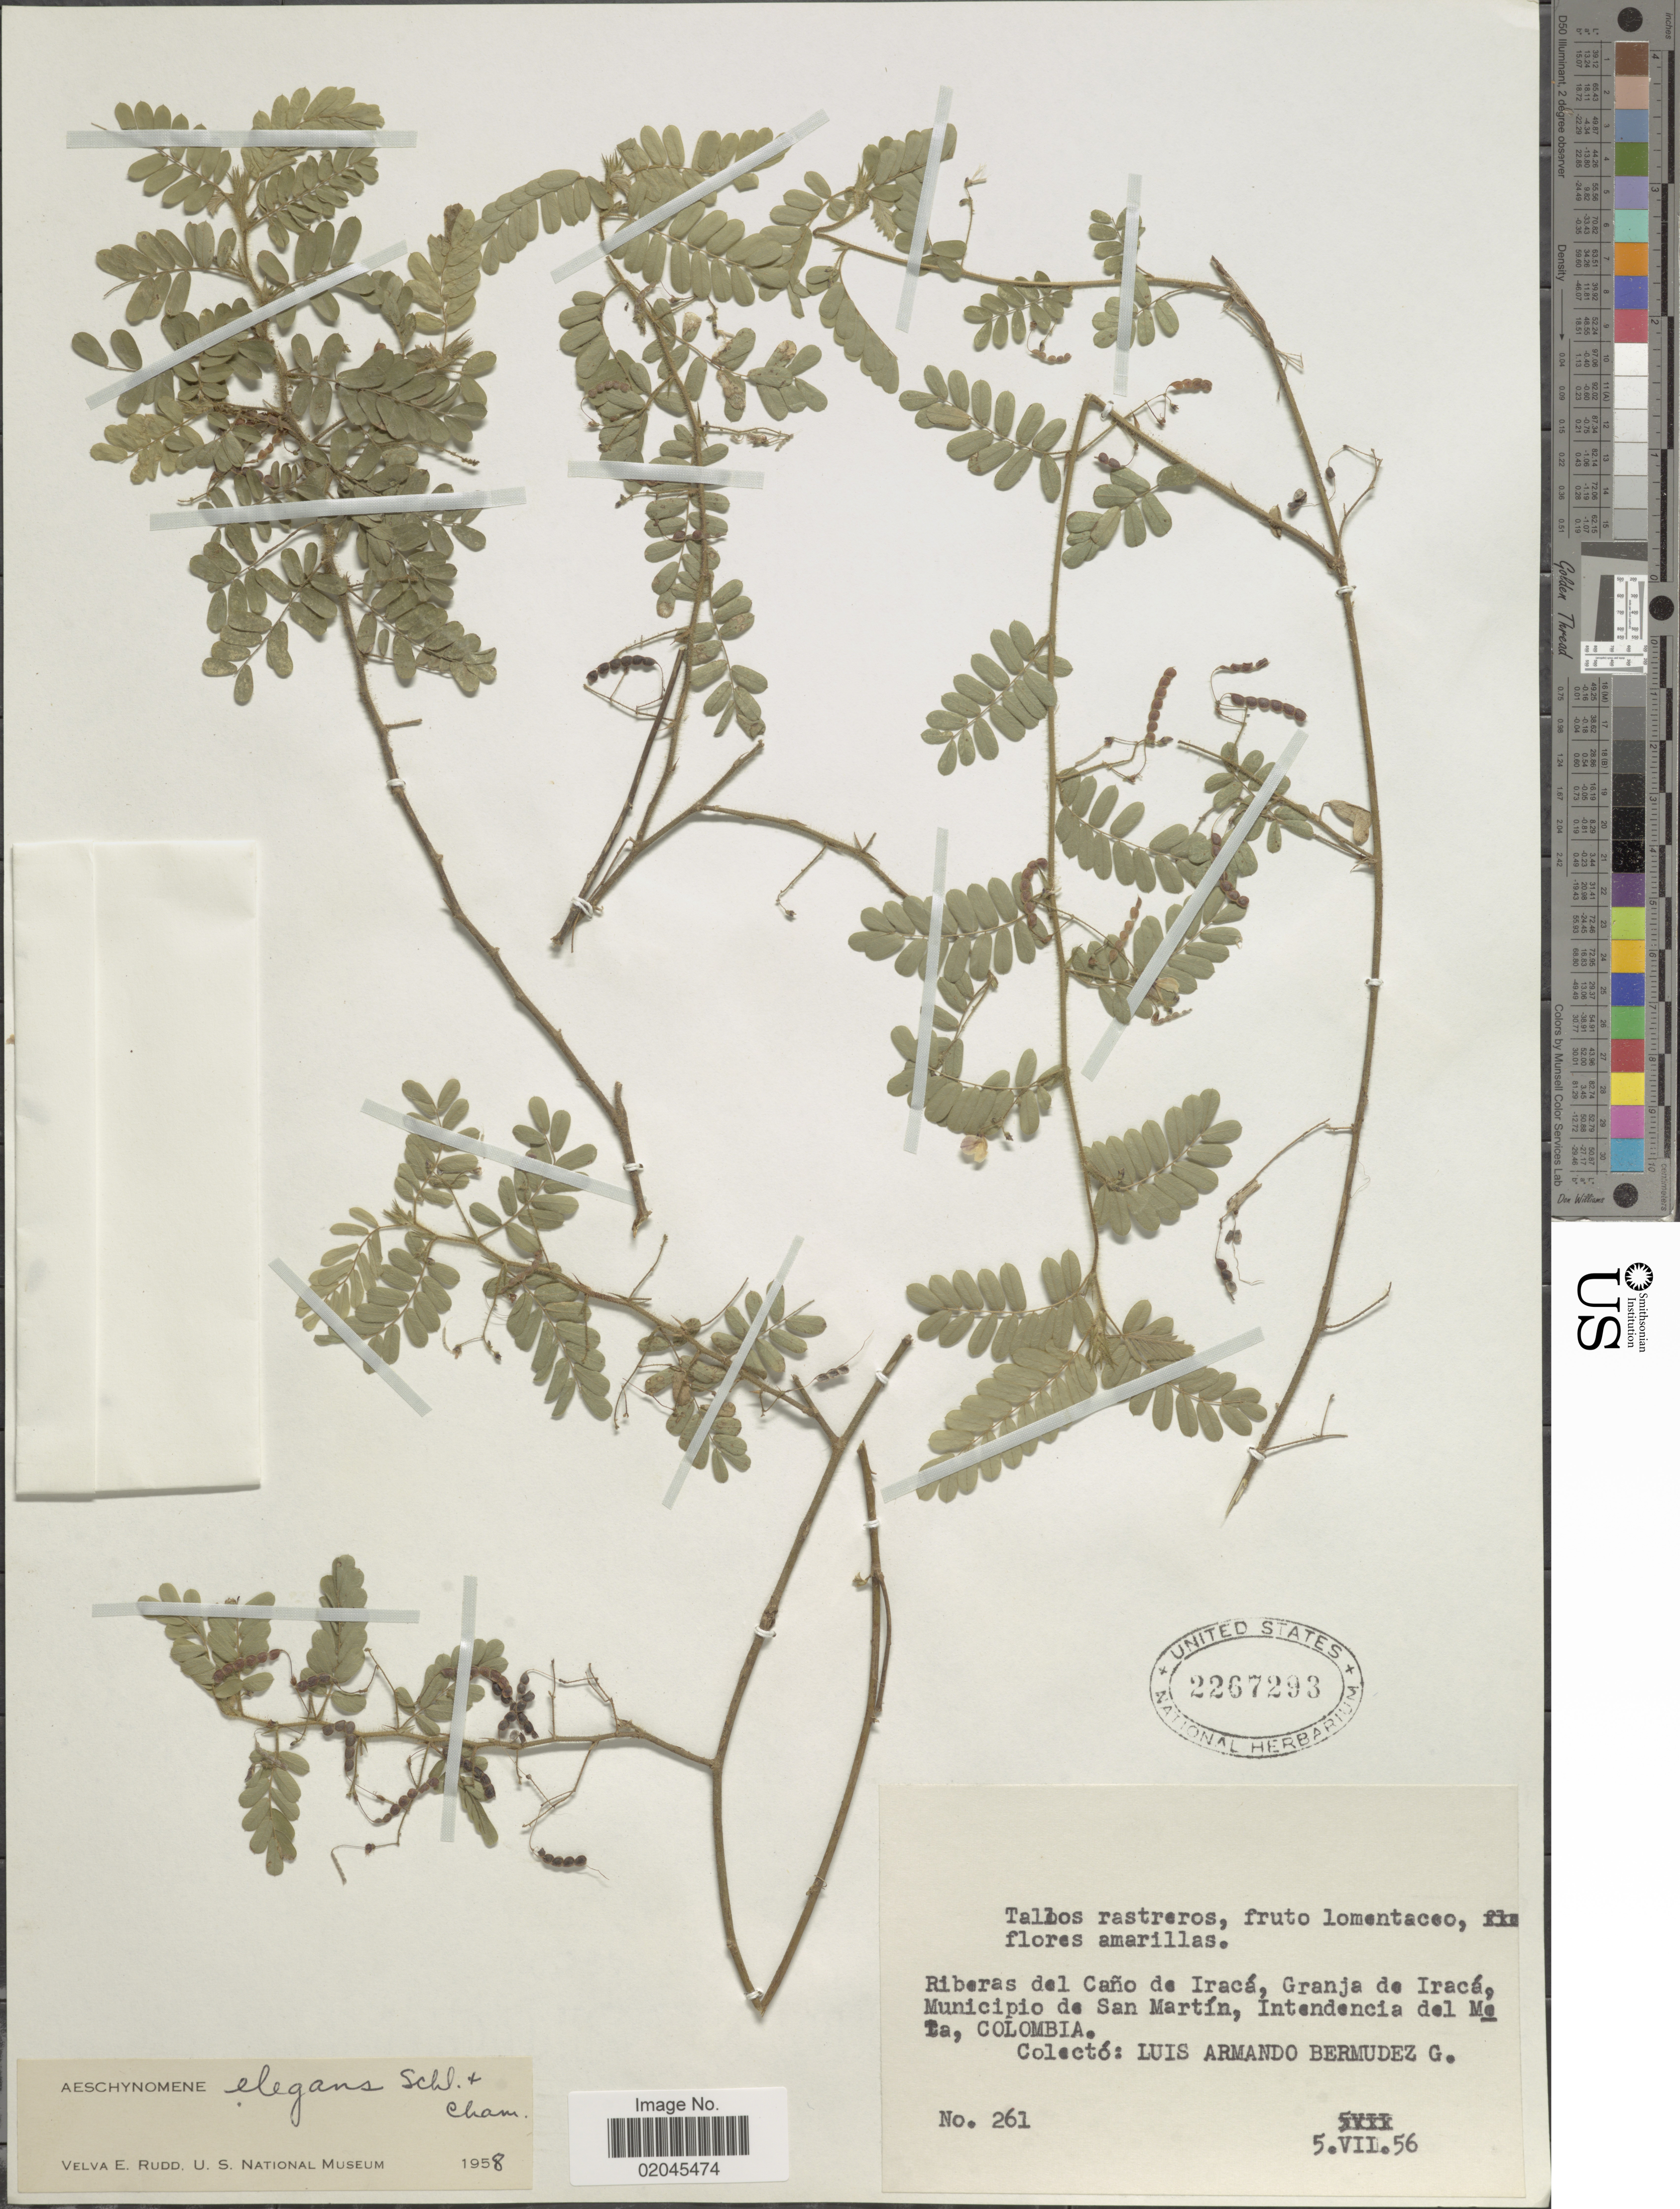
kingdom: Plantae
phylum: Tracheophyta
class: Magnoliopsida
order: Fabales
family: Fabaceae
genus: Aeschynomene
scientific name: Aeschynomene elegans var. elegans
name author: Cham. ex Schltdl.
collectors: L. Bermudez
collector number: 261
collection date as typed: Transcribed d/m/y: 5/7/56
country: Colombia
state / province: Meta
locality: Riberas del Cano de Iraca, Granja de Iraca, Municipio de San Martin, Intendencia del Meta, Colombia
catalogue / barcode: US 2267293